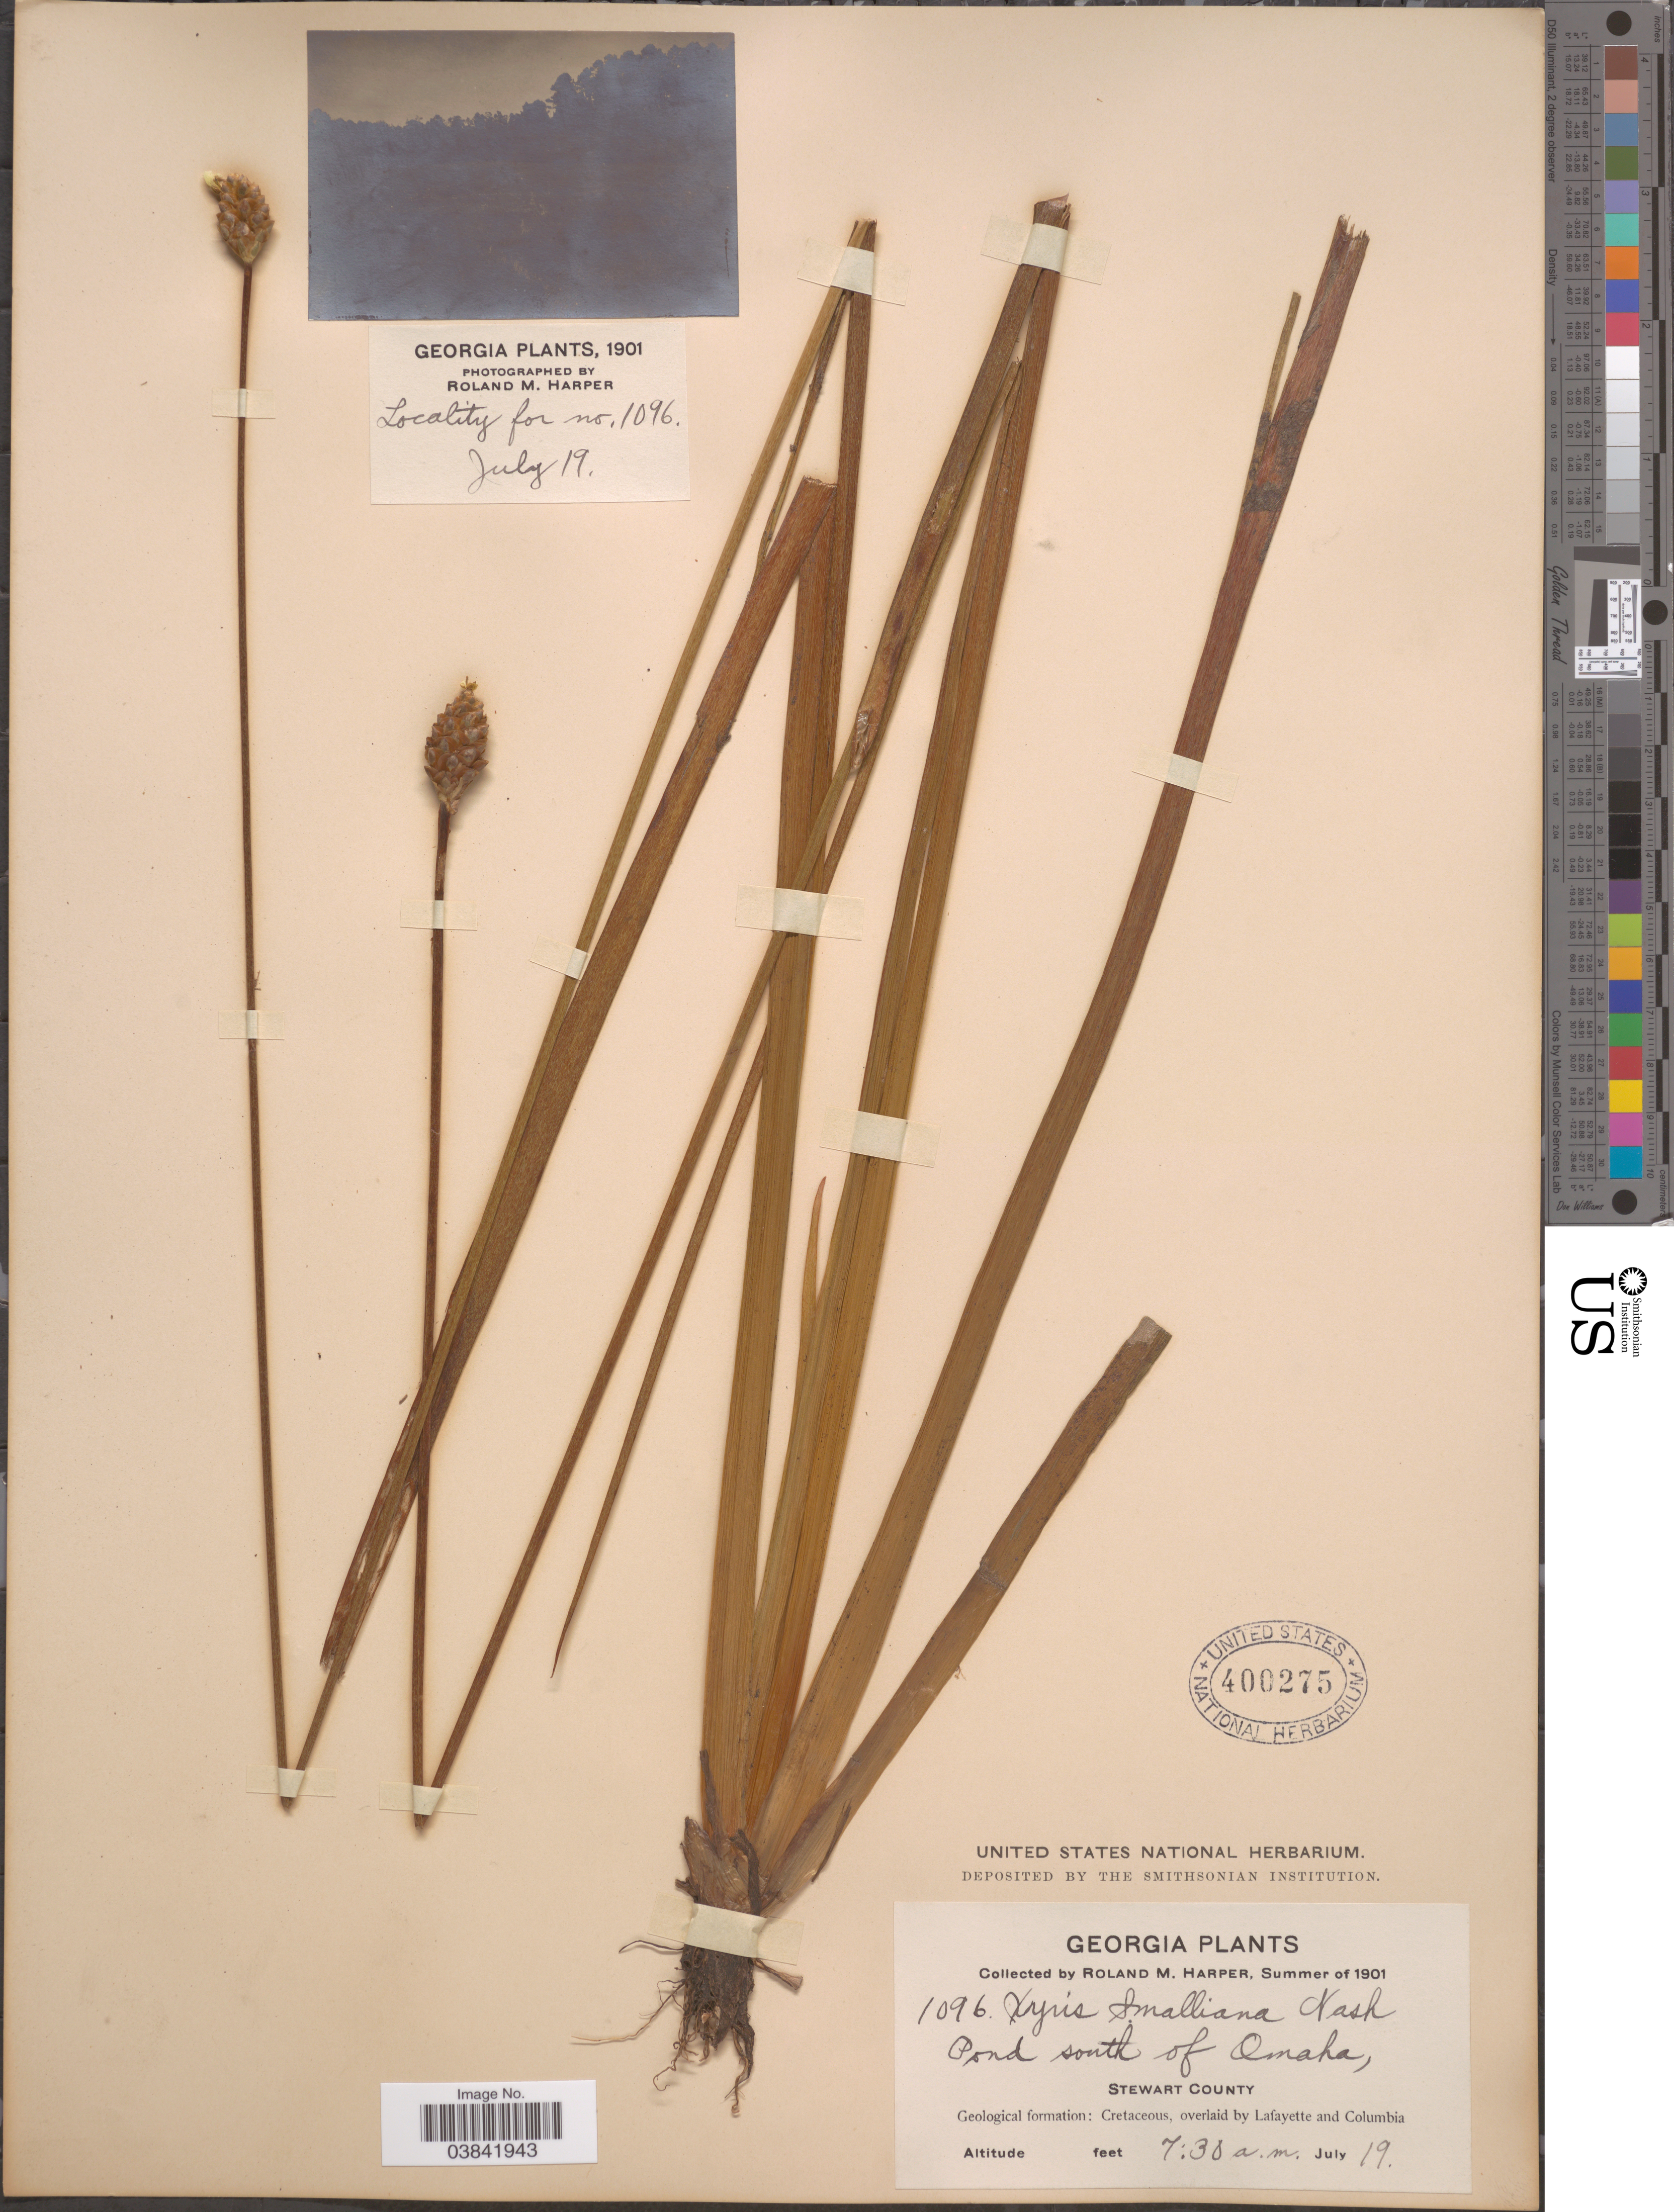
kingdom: Plantae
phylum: Tracheophyta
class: Liliopsida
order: Poales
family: Xyridaceae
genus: Xyris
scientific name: Xyris smalliana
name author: Nash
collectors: R. M. Harper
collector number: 1096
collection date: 1901-07-19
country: United States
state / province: Georgia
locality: Pond south of Omaha, Stewart County. Geological formation: overlaid by Lafayette and Columbia.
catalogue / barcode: US 400275